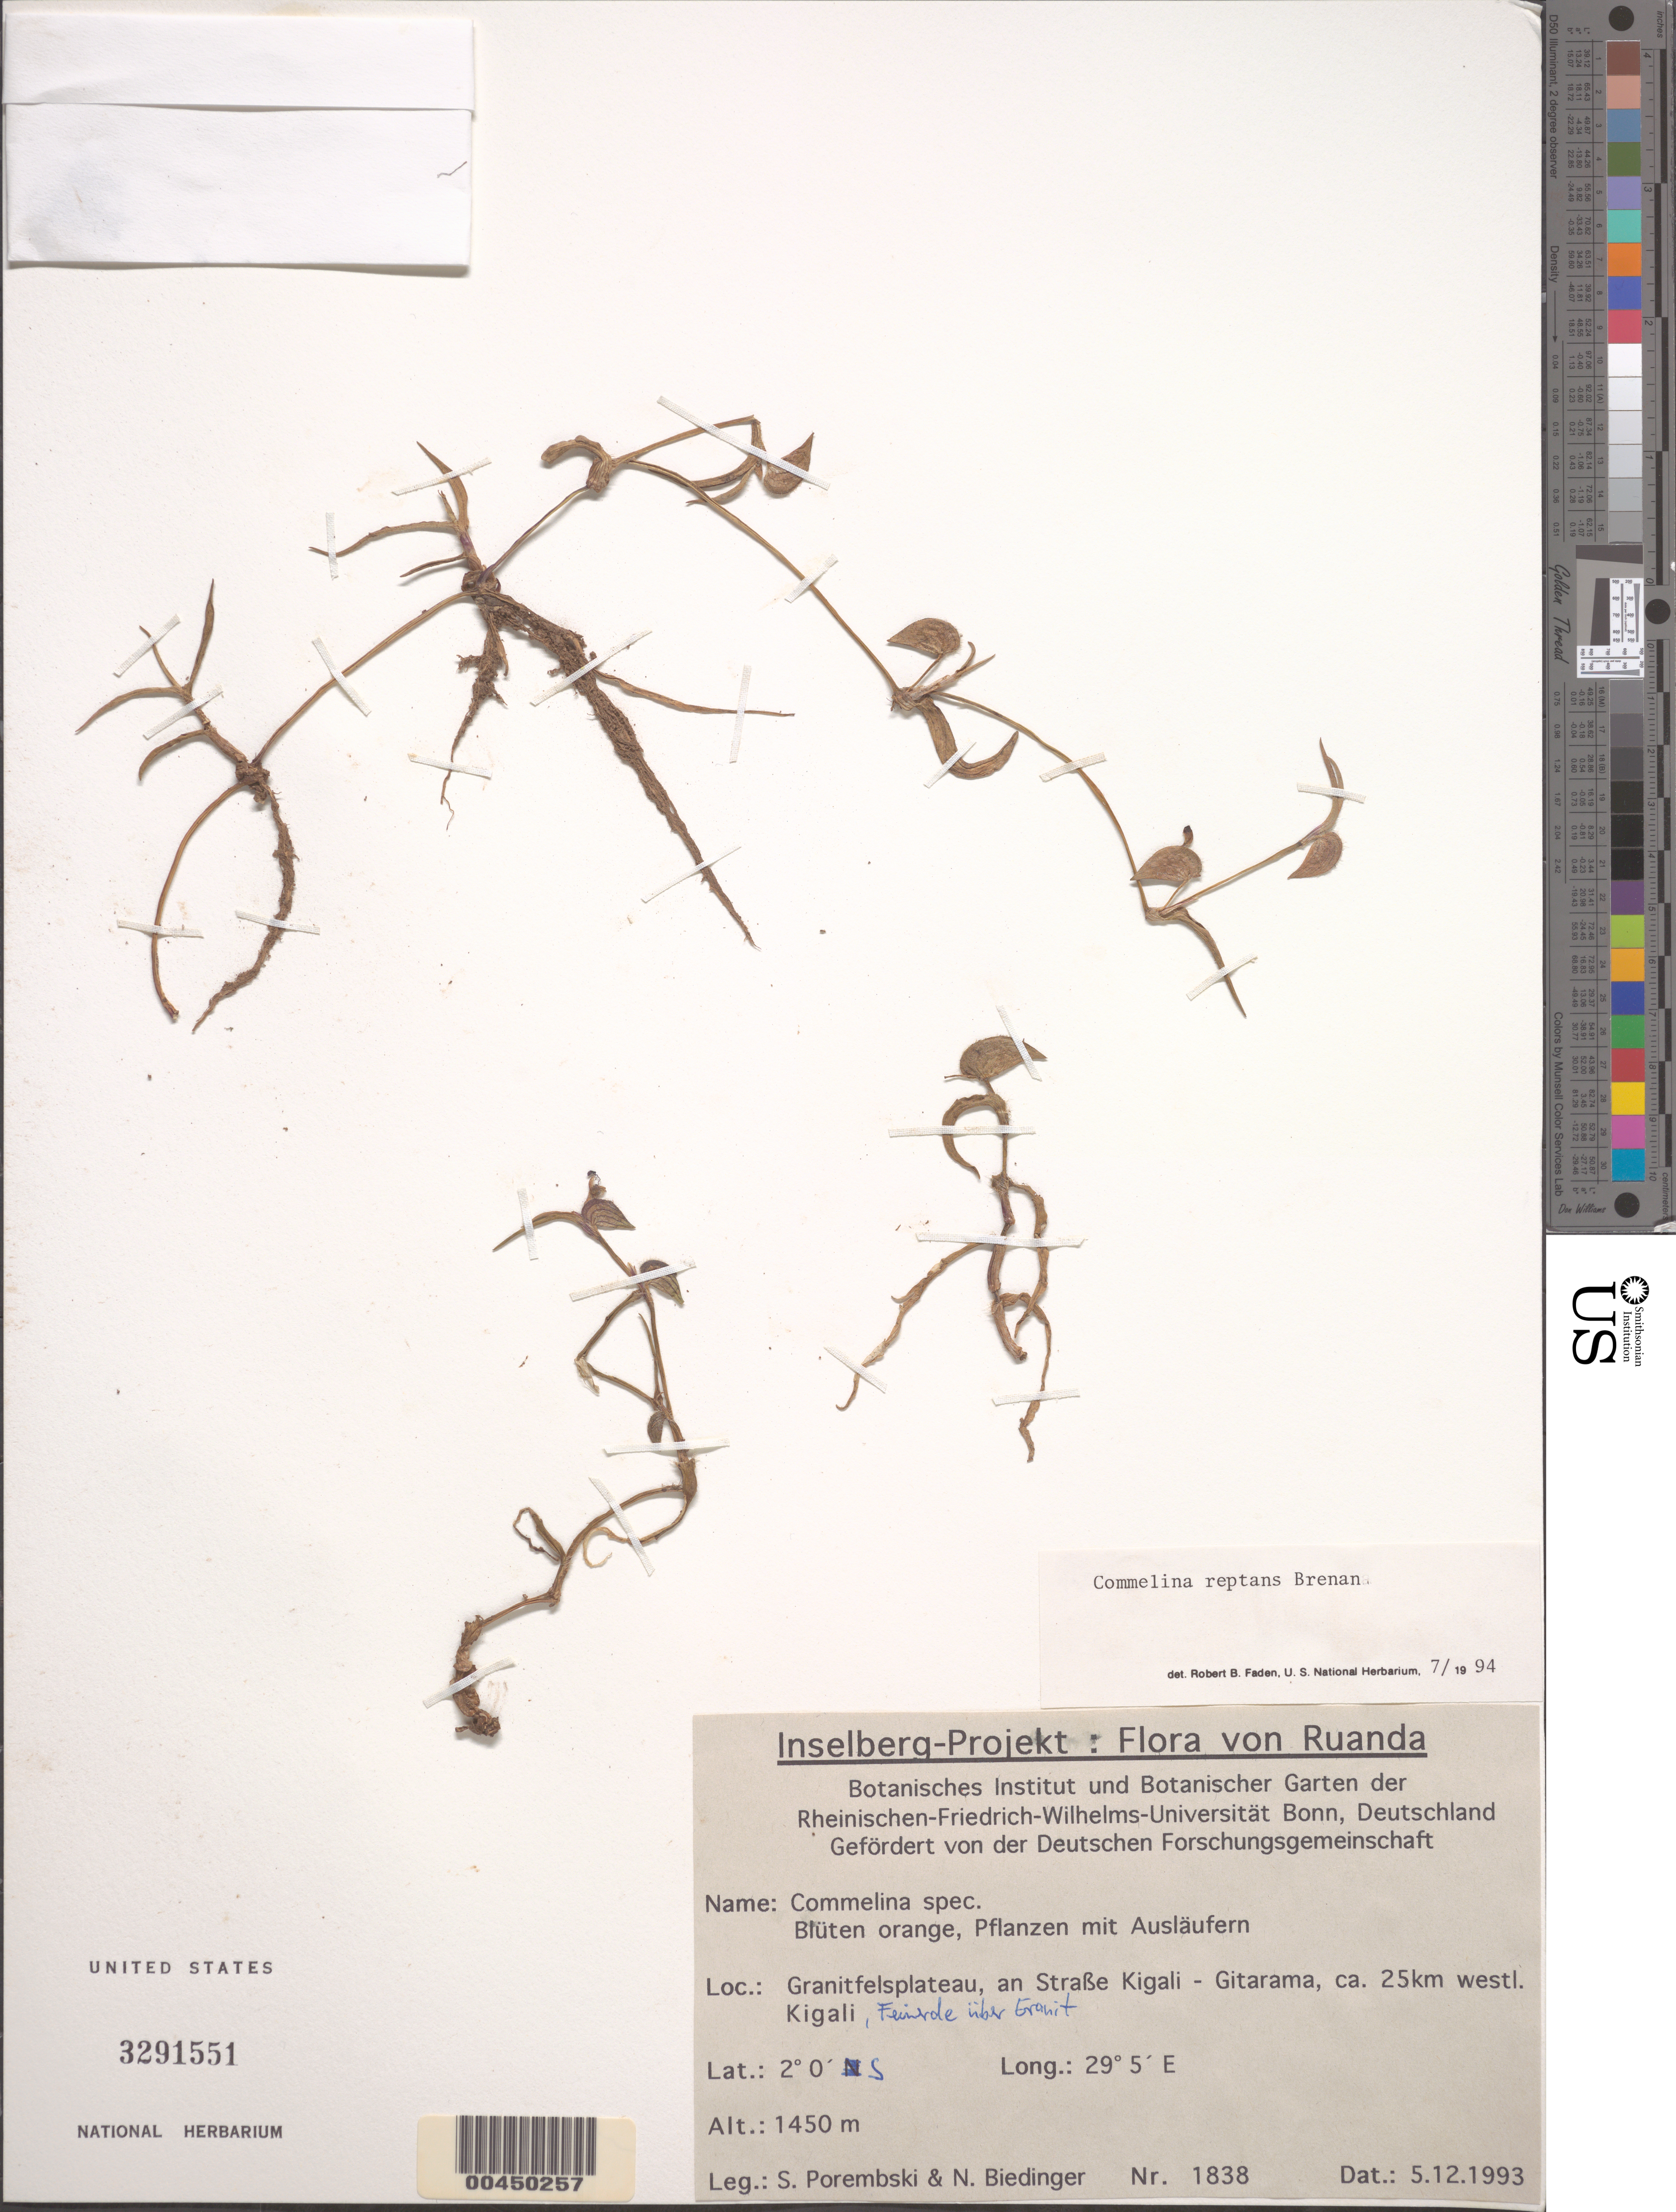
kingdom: Plantae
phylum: Tracheophyta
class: Liliopsida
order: Commelinales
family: Commelinaceae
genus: Commelina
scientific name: Commelina reptans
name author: Brenan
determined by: Faden, Robert B., (US), Smithsonian Institution - National Museum of Natural History (UNITED STATES)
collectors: S. Porembski & N. Biedinger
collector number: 1838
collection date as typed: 05 Dec 1993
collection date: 1993-12-05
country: Rwanda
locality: Road from gitarama to kigali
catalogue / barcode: US 3291551